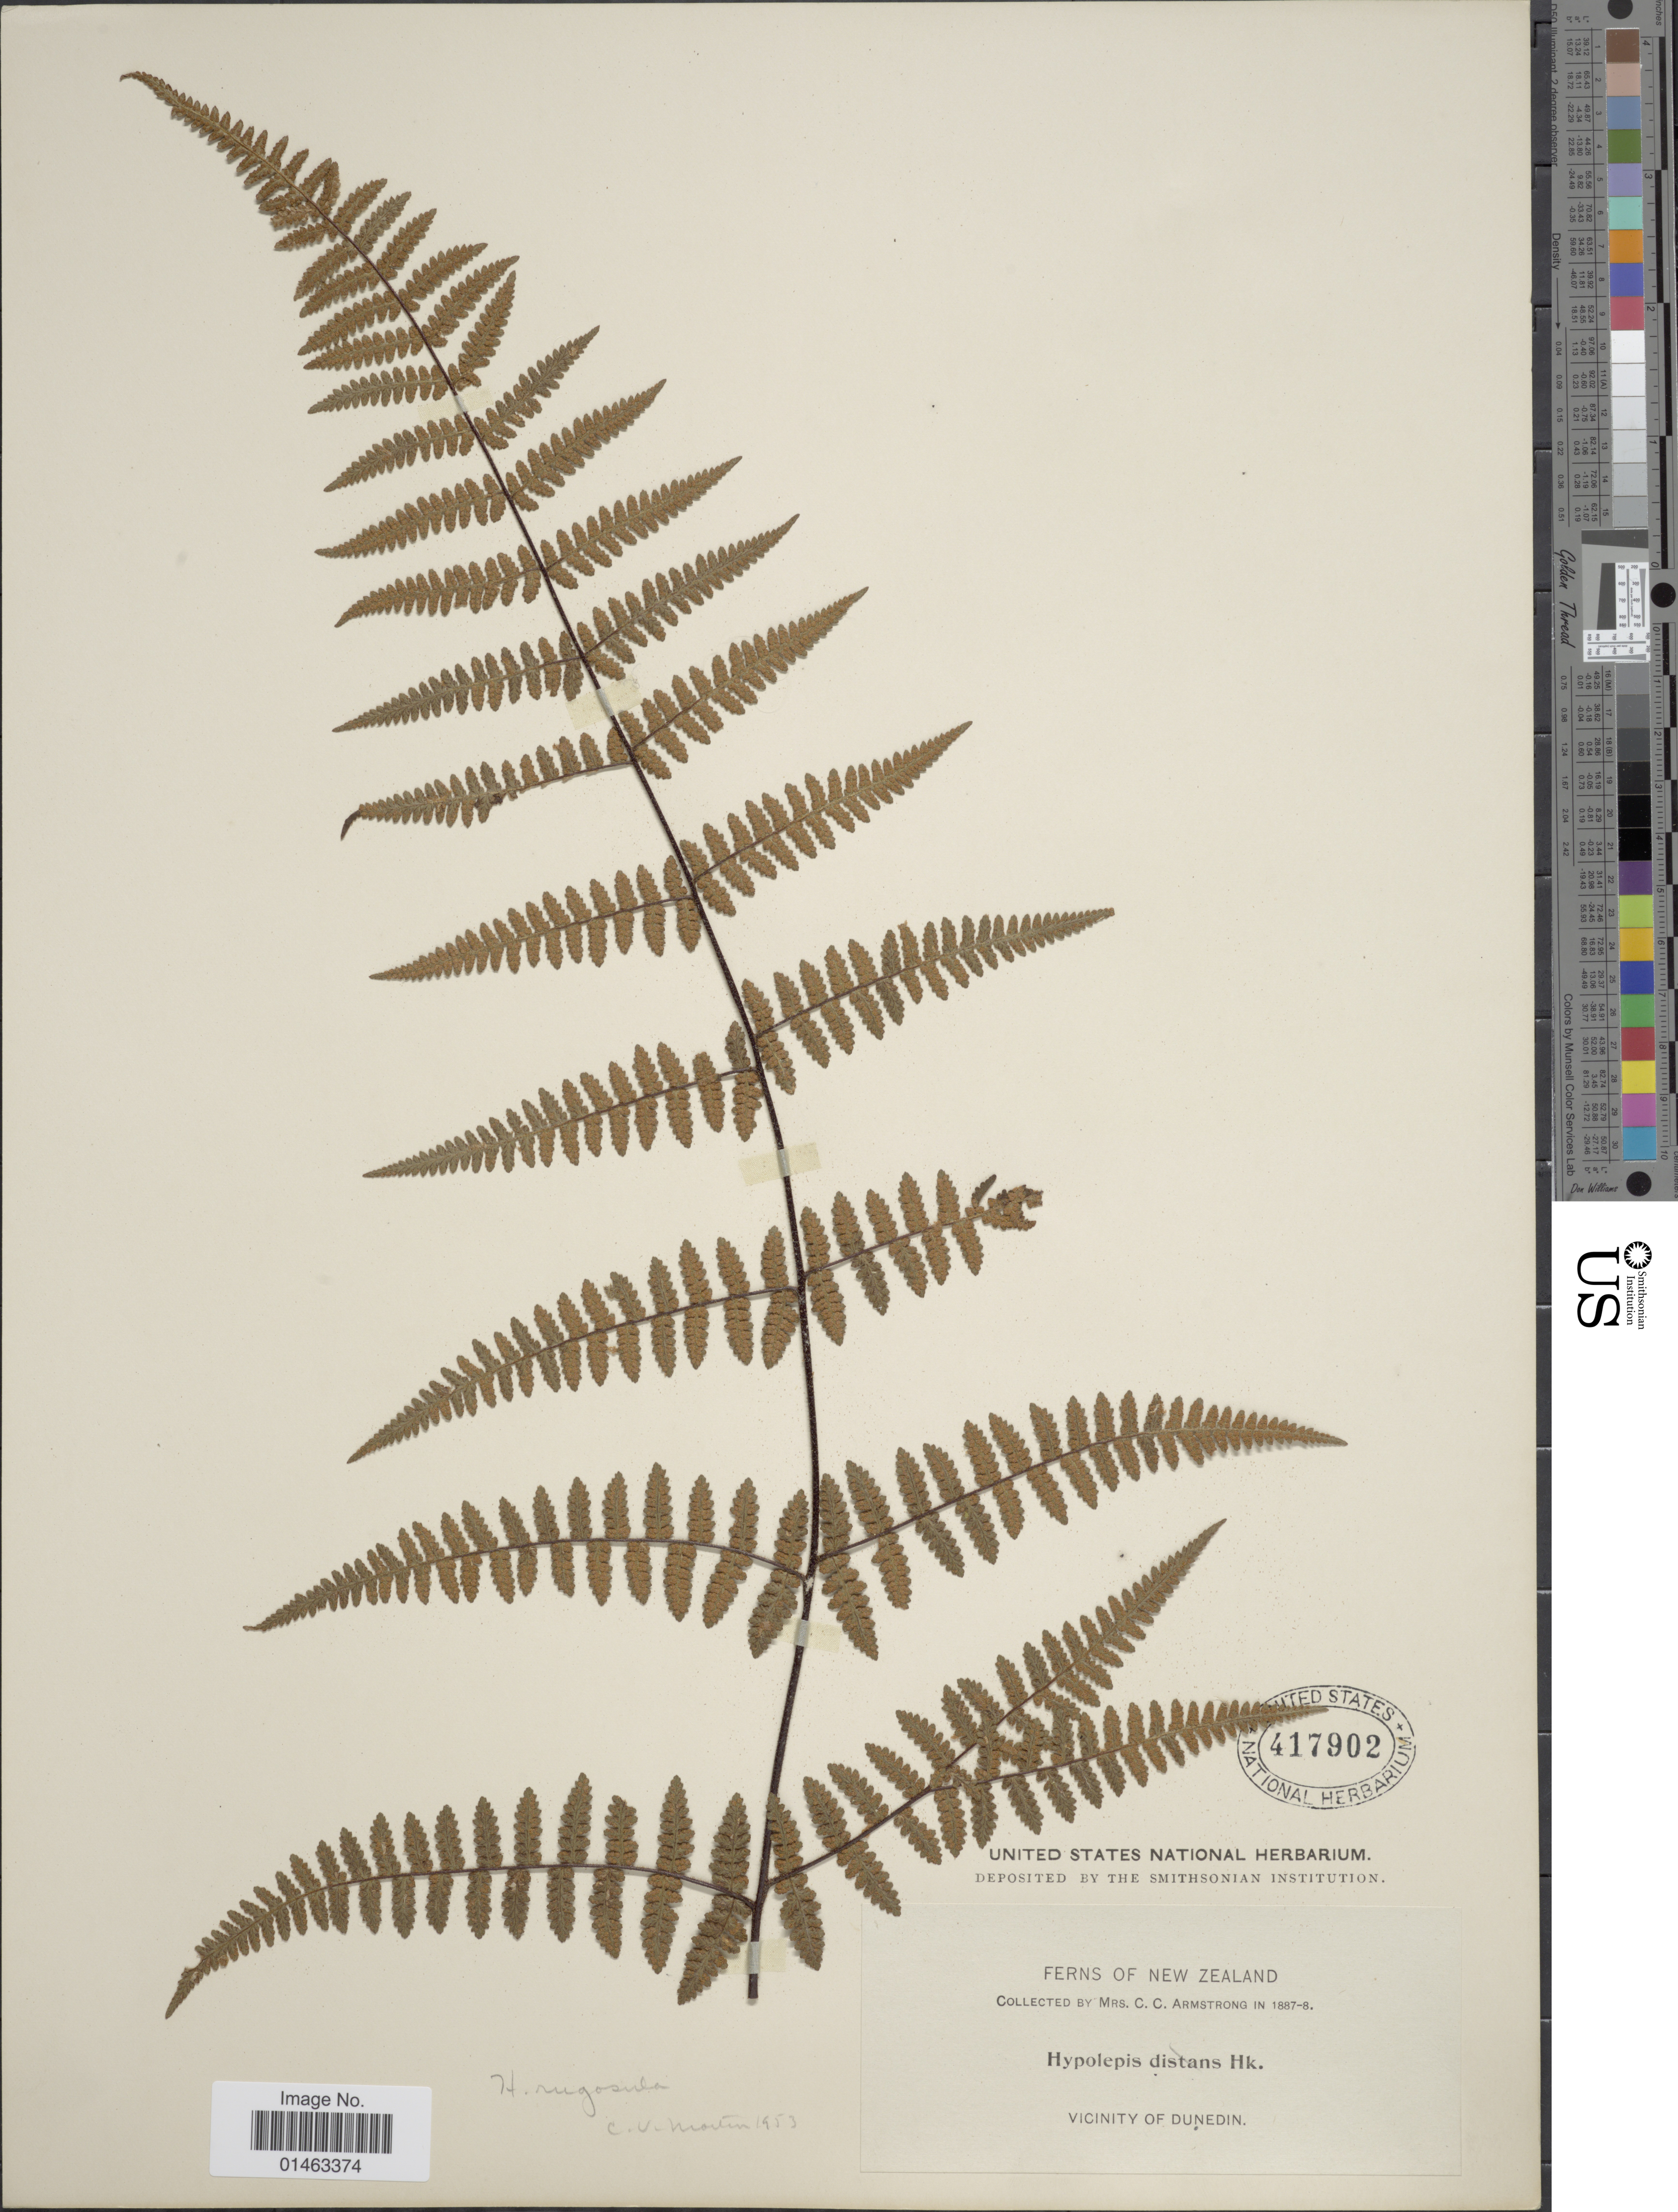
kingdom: Plantae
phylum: Tracheophyta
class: Polypodiopsida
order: Polypodiales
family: Dennstaedtiaceae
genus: Hypolepis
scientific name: Hypolepis rufobarbata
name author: (Colenso) N.A. Wakef.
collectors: C. Armstrong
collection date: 1887/1888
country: New Zealand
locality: Vicinity of Dunedin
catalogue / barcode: US 417902